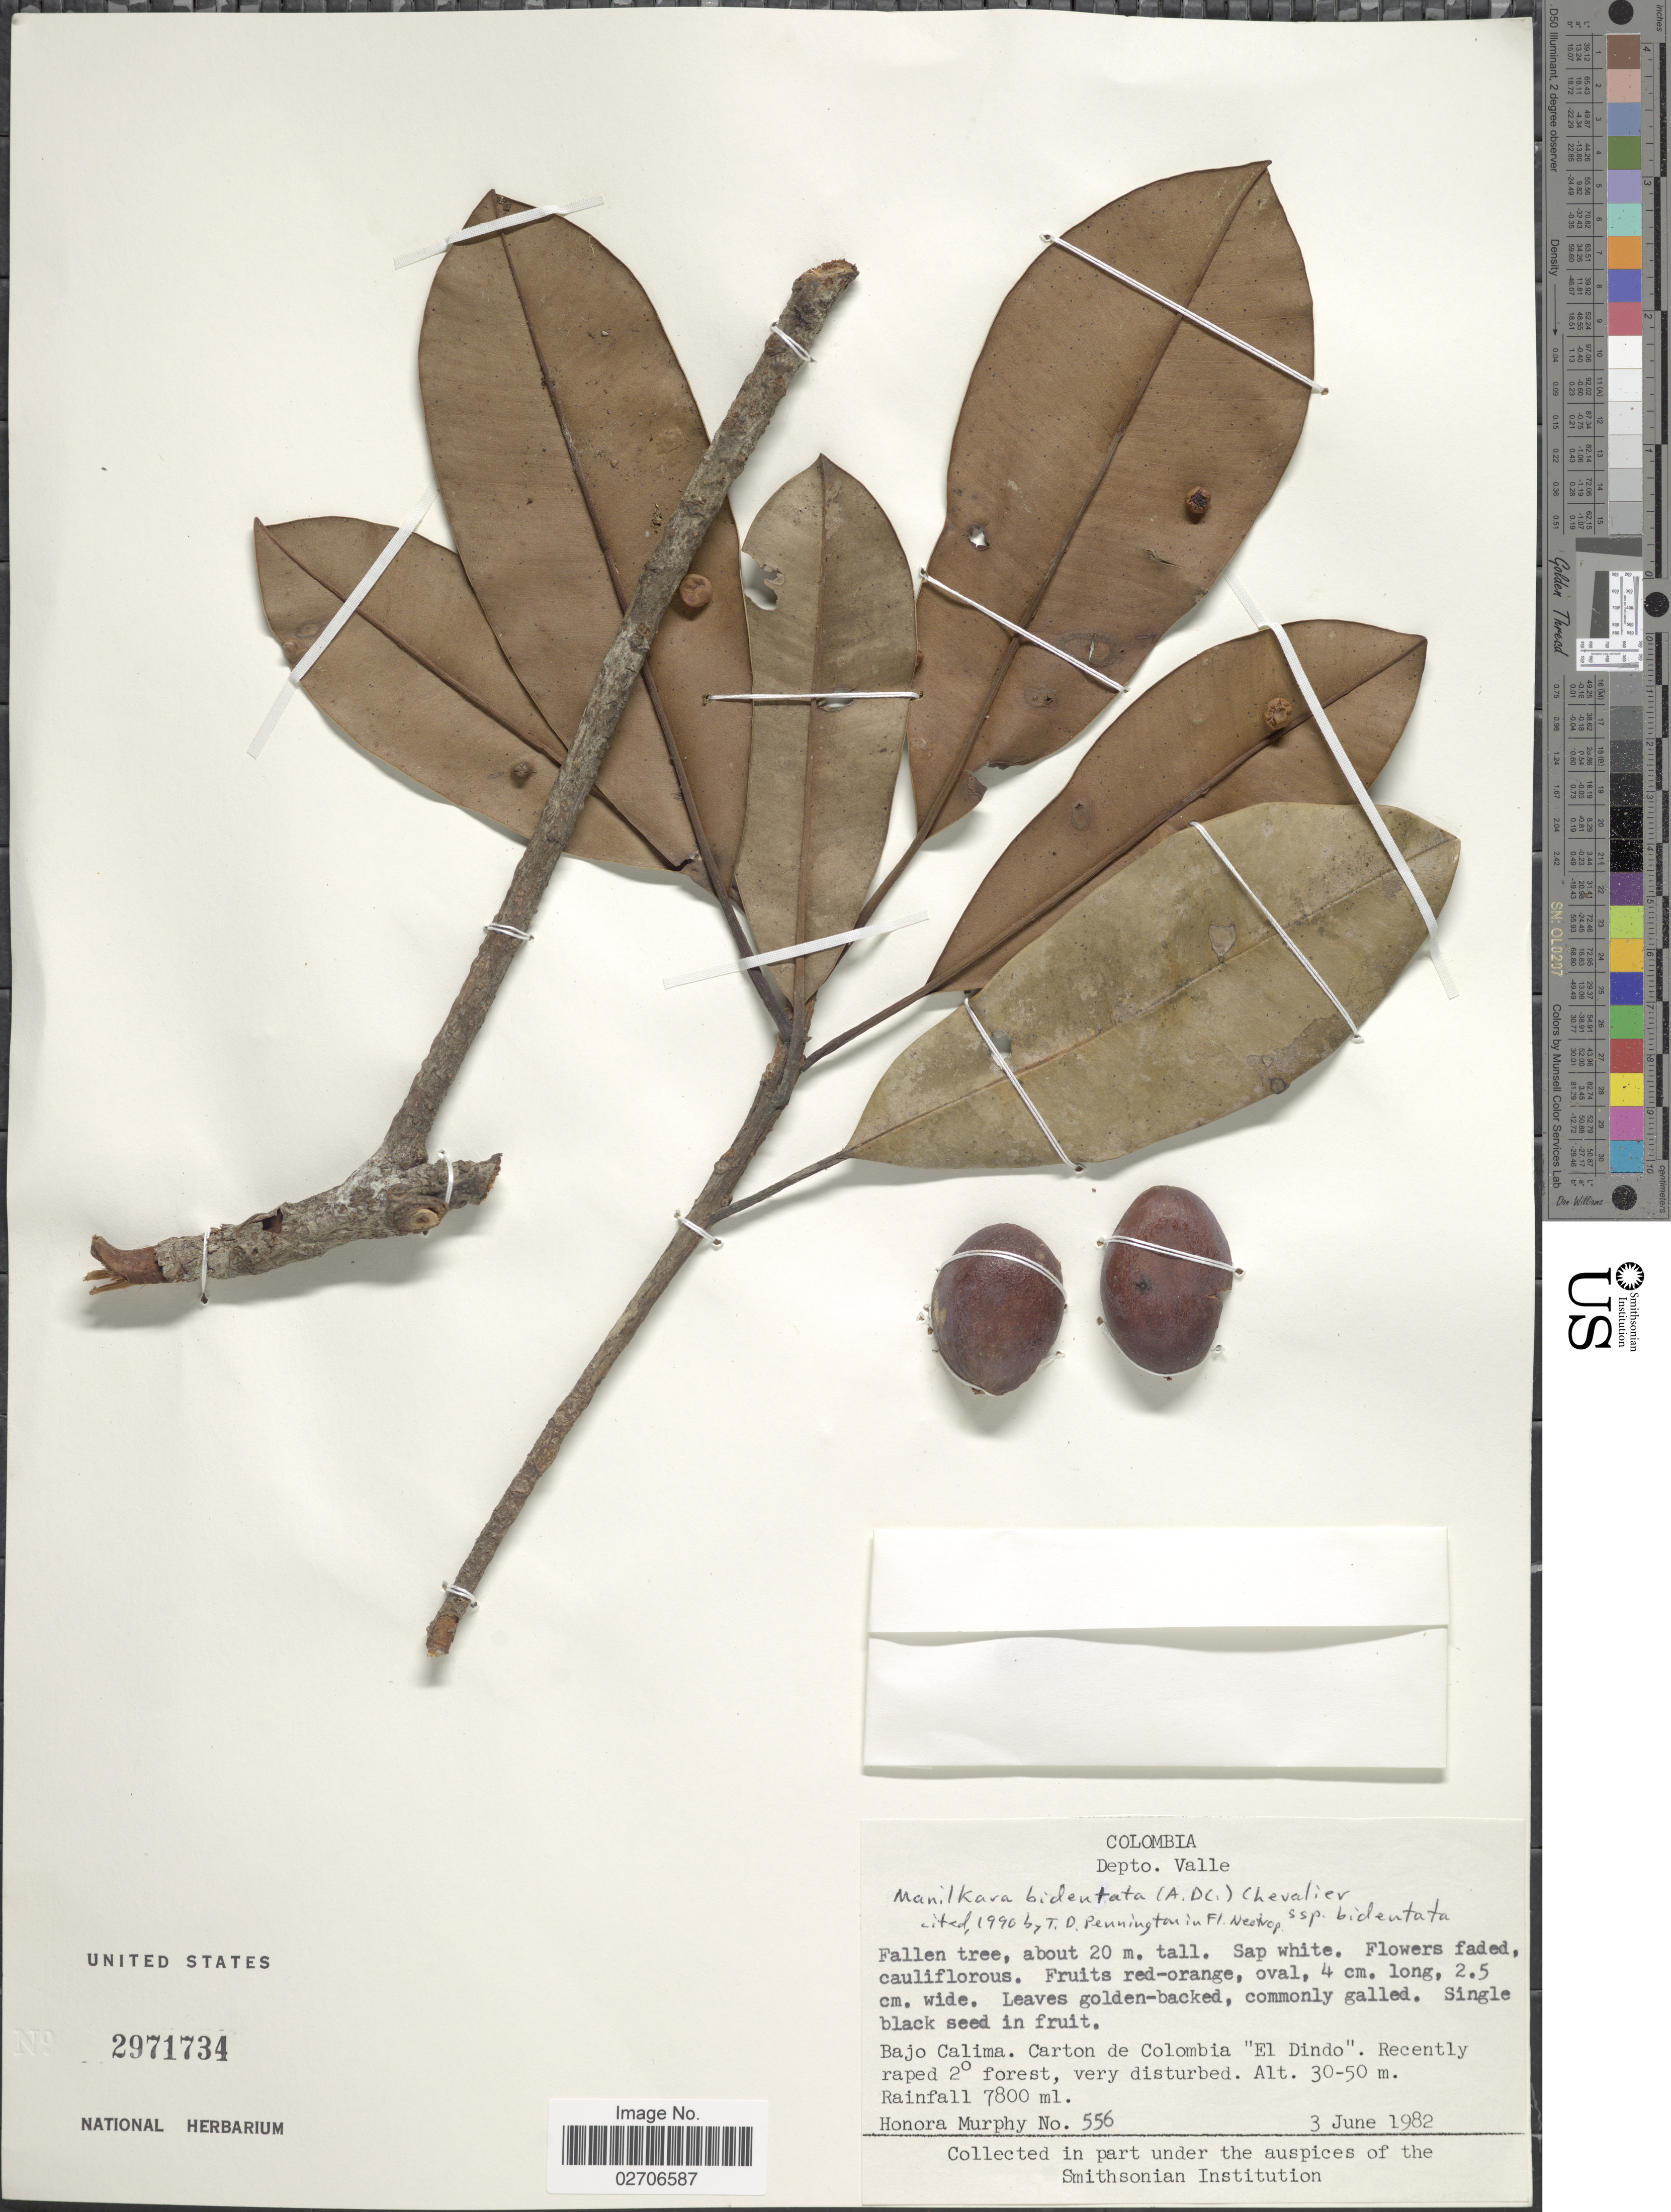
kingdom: Plantae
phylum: Tracheophyta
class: Magnoliopsida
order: Ericales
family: Sapotaceae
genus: Manilkara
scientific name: Manilkara bidentata subsp. bidentata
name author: (A. DC.) A. Chev.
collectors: H. Murphy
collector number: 556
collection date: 1982-06-03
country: Colombia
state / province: Valle del Cauca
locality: Depto. Valle, Bajo Calima, Carton de Colombia "El Dindo"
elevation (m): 30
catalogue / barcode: US 2971734